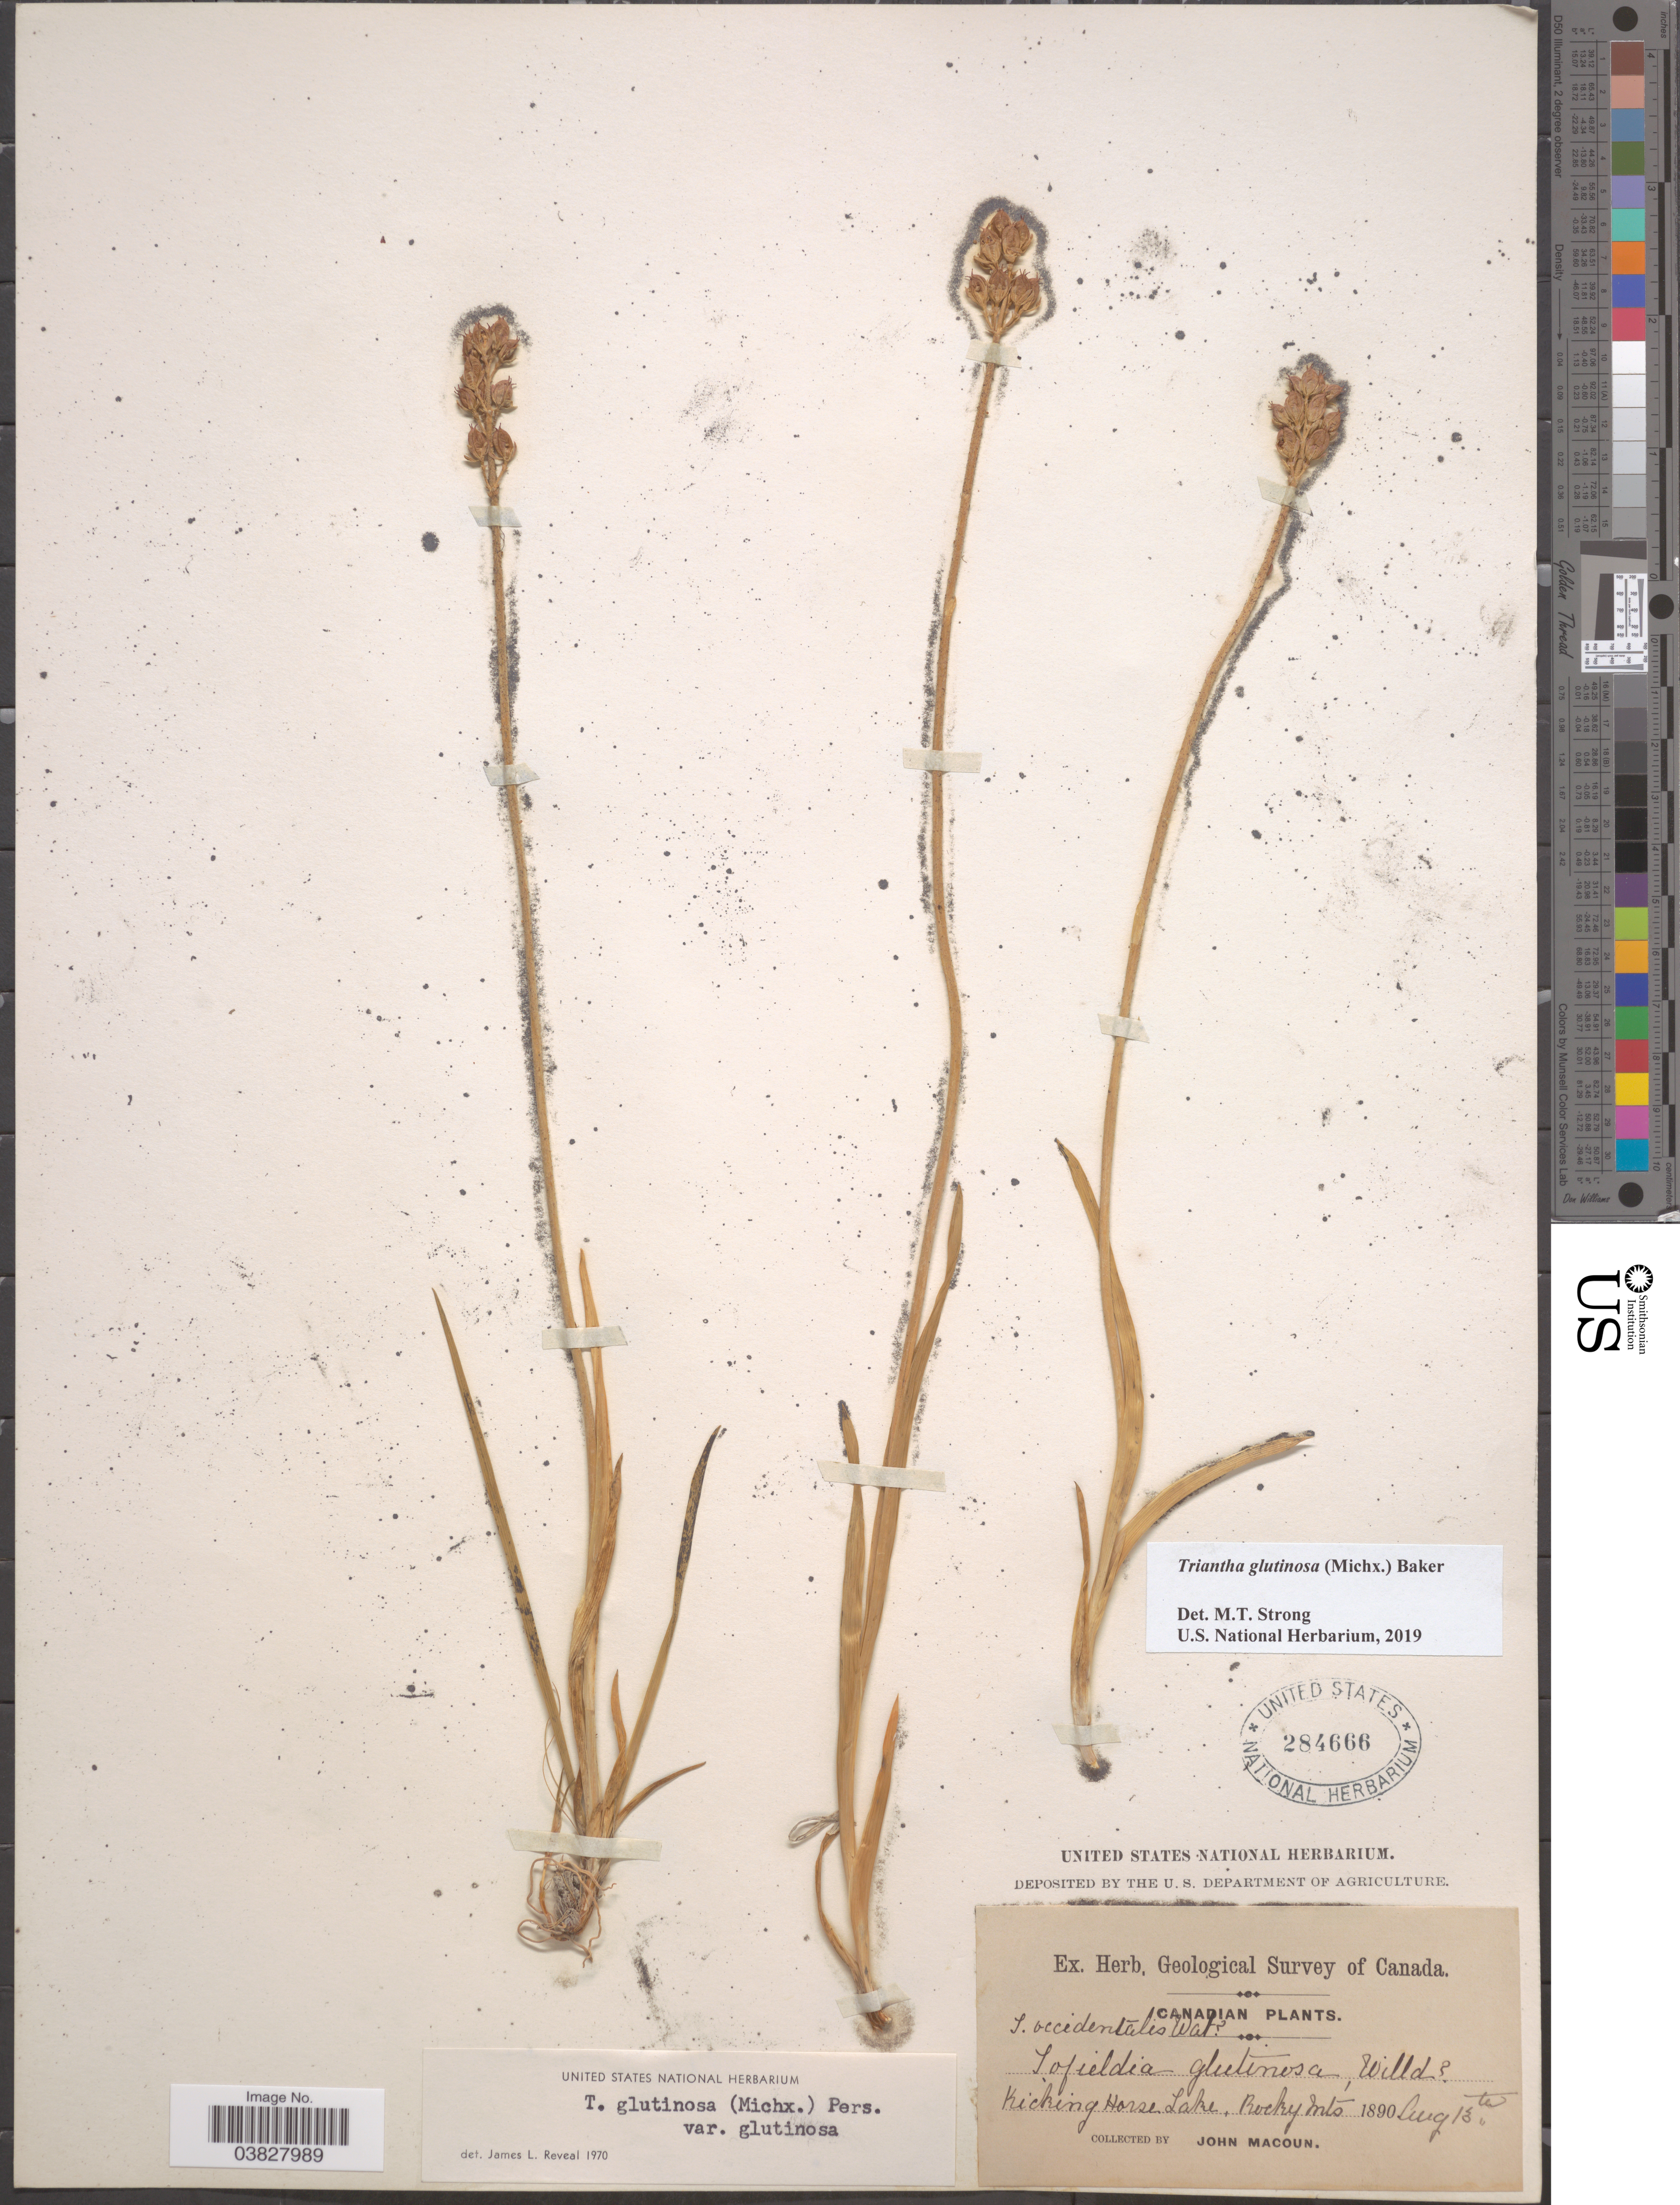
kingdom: Plantae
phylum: Tracheophyta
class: Liliopsida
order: Alismatales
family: Tofieldiaceae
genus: Triantha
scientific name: Triantha glutinosa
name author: (Michx.) Baker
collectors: J. Macoun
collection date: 1890-08-13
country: Canada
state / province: British Columbia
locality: Kicking Horse Lake, Rocky Mts.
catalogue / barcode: US 284666